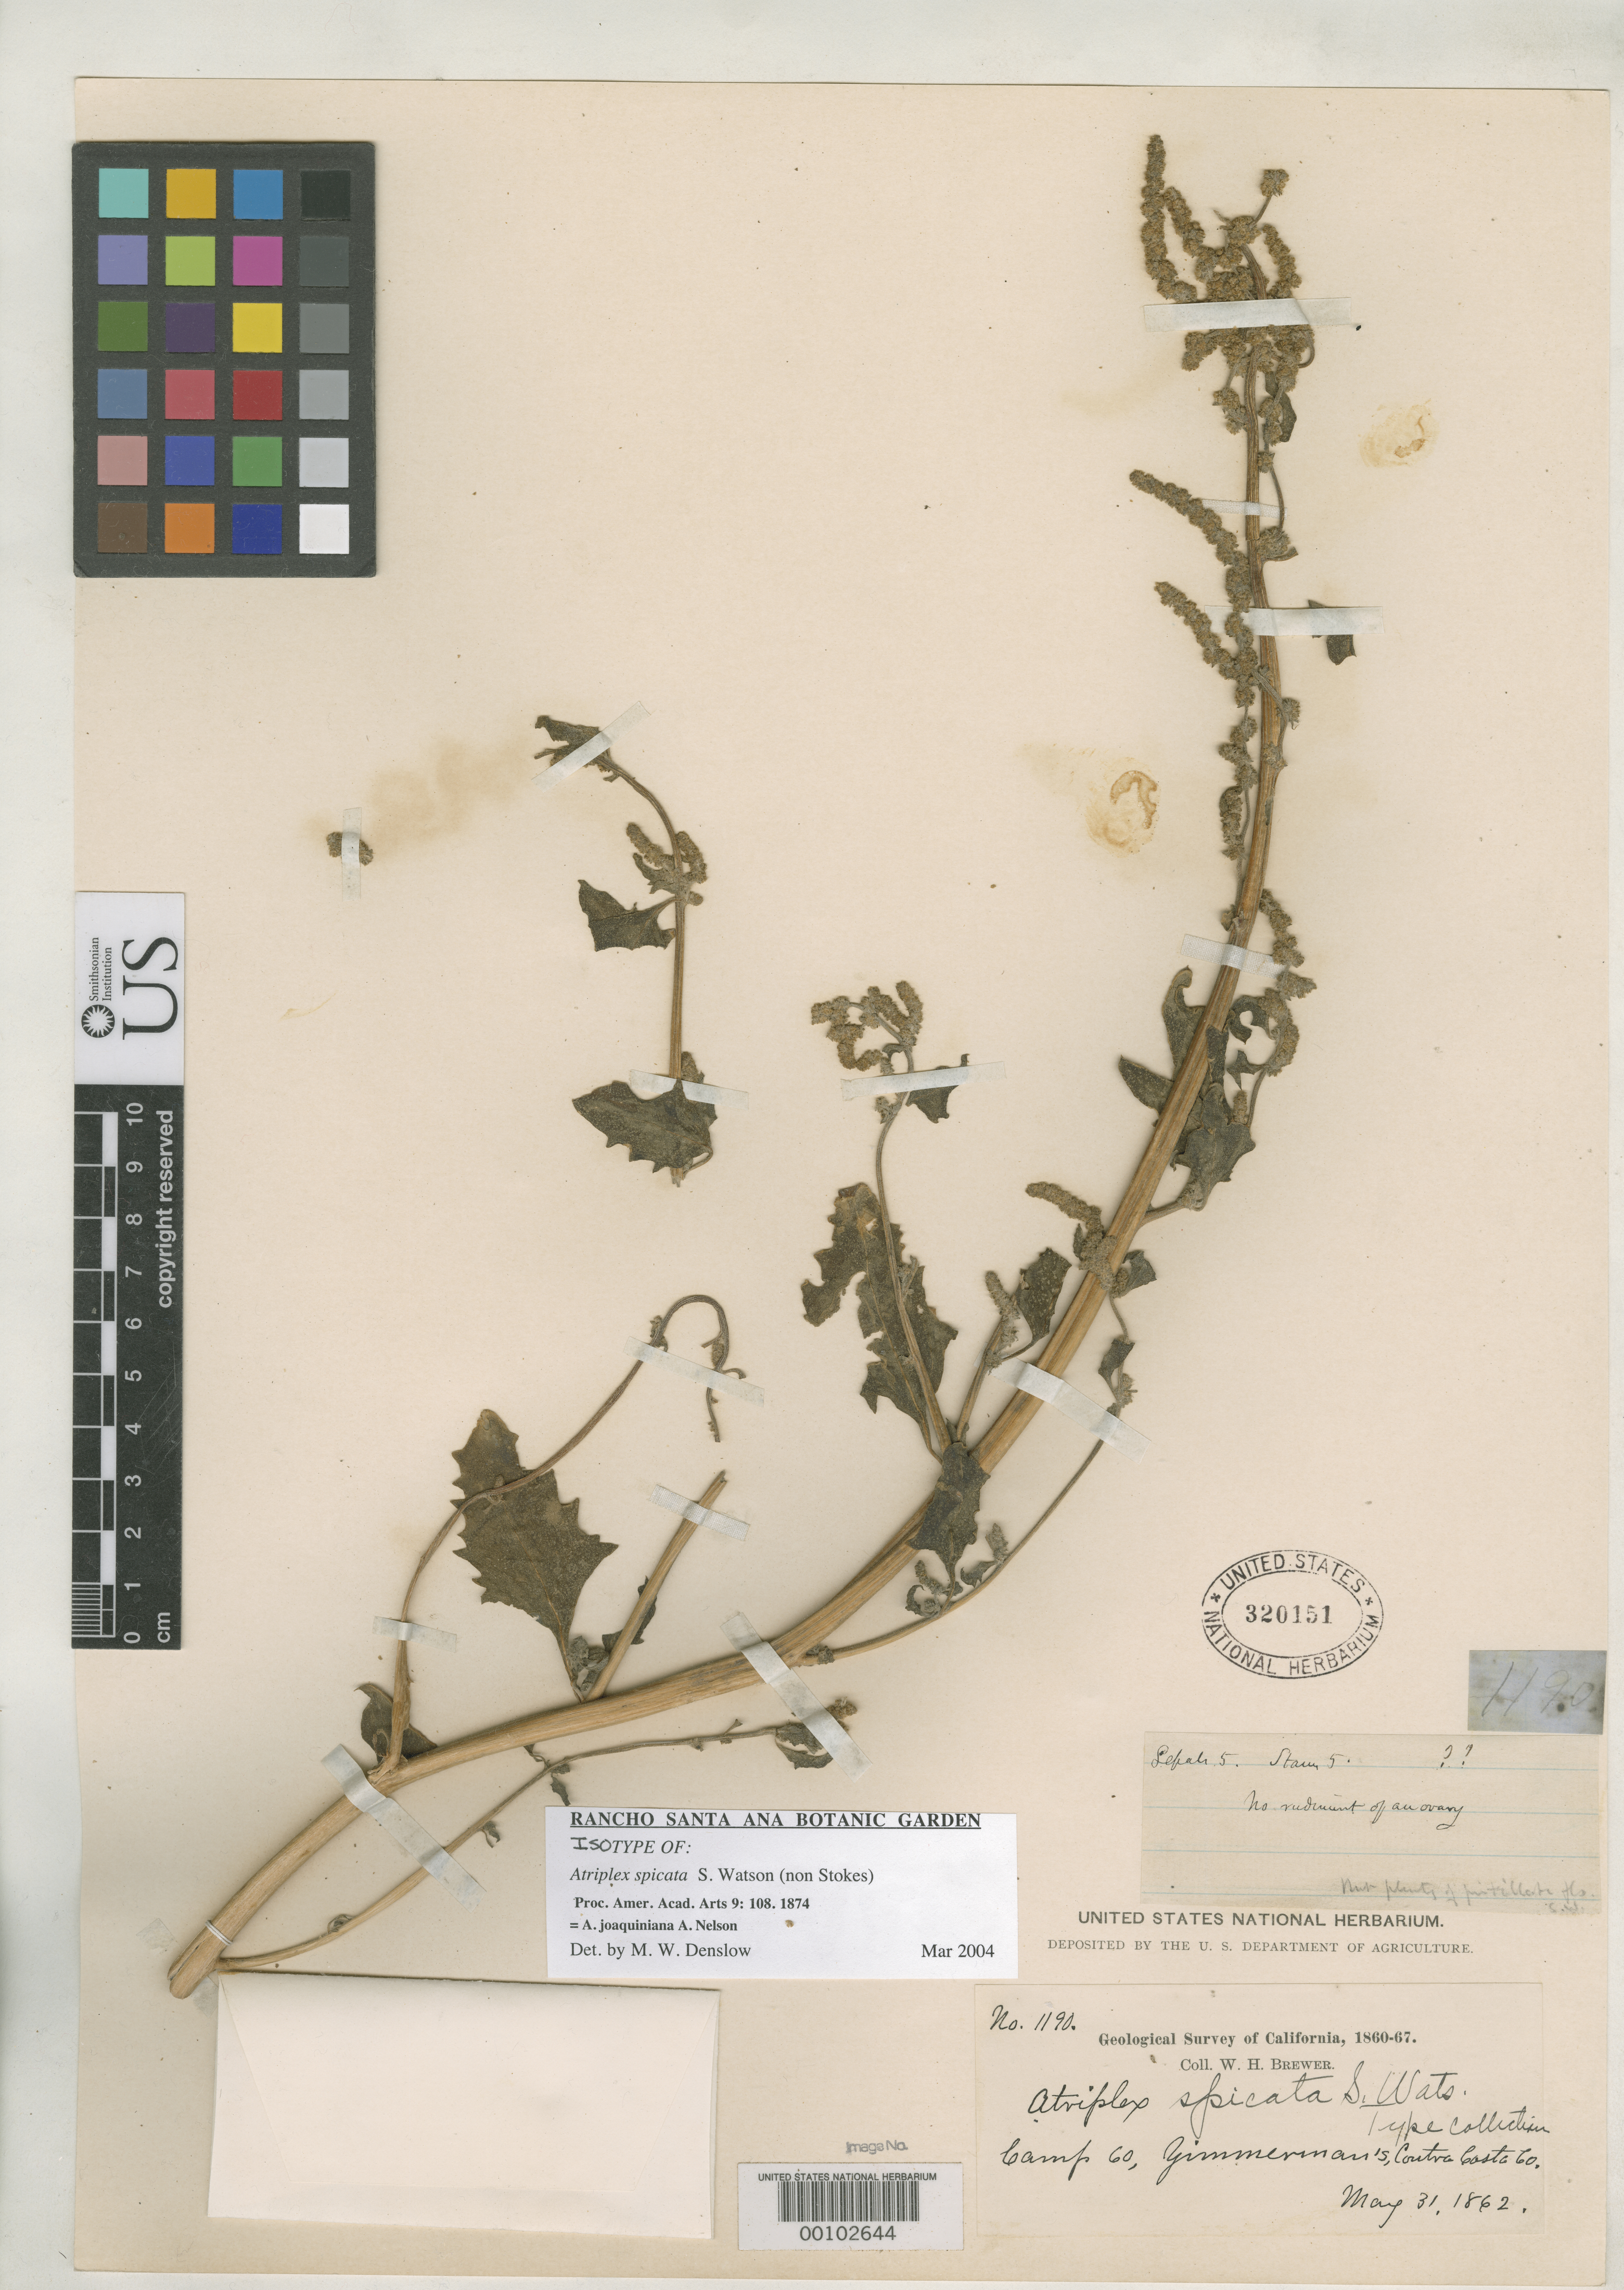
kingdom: Plantae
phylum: Tracheophyta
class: Magnoliopsida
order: Caryophyllales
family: Amaranthaceae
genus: Atriplex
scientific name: Atriplex spicata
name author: S. Watson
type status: Type Collection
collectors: W. H. Brewer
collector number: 1190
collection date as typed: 31 May 1862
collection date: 1862-05-31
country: United States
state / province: California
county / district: Contra Costa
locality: Camp 60, Jimmeran's.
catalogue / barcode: US 320151